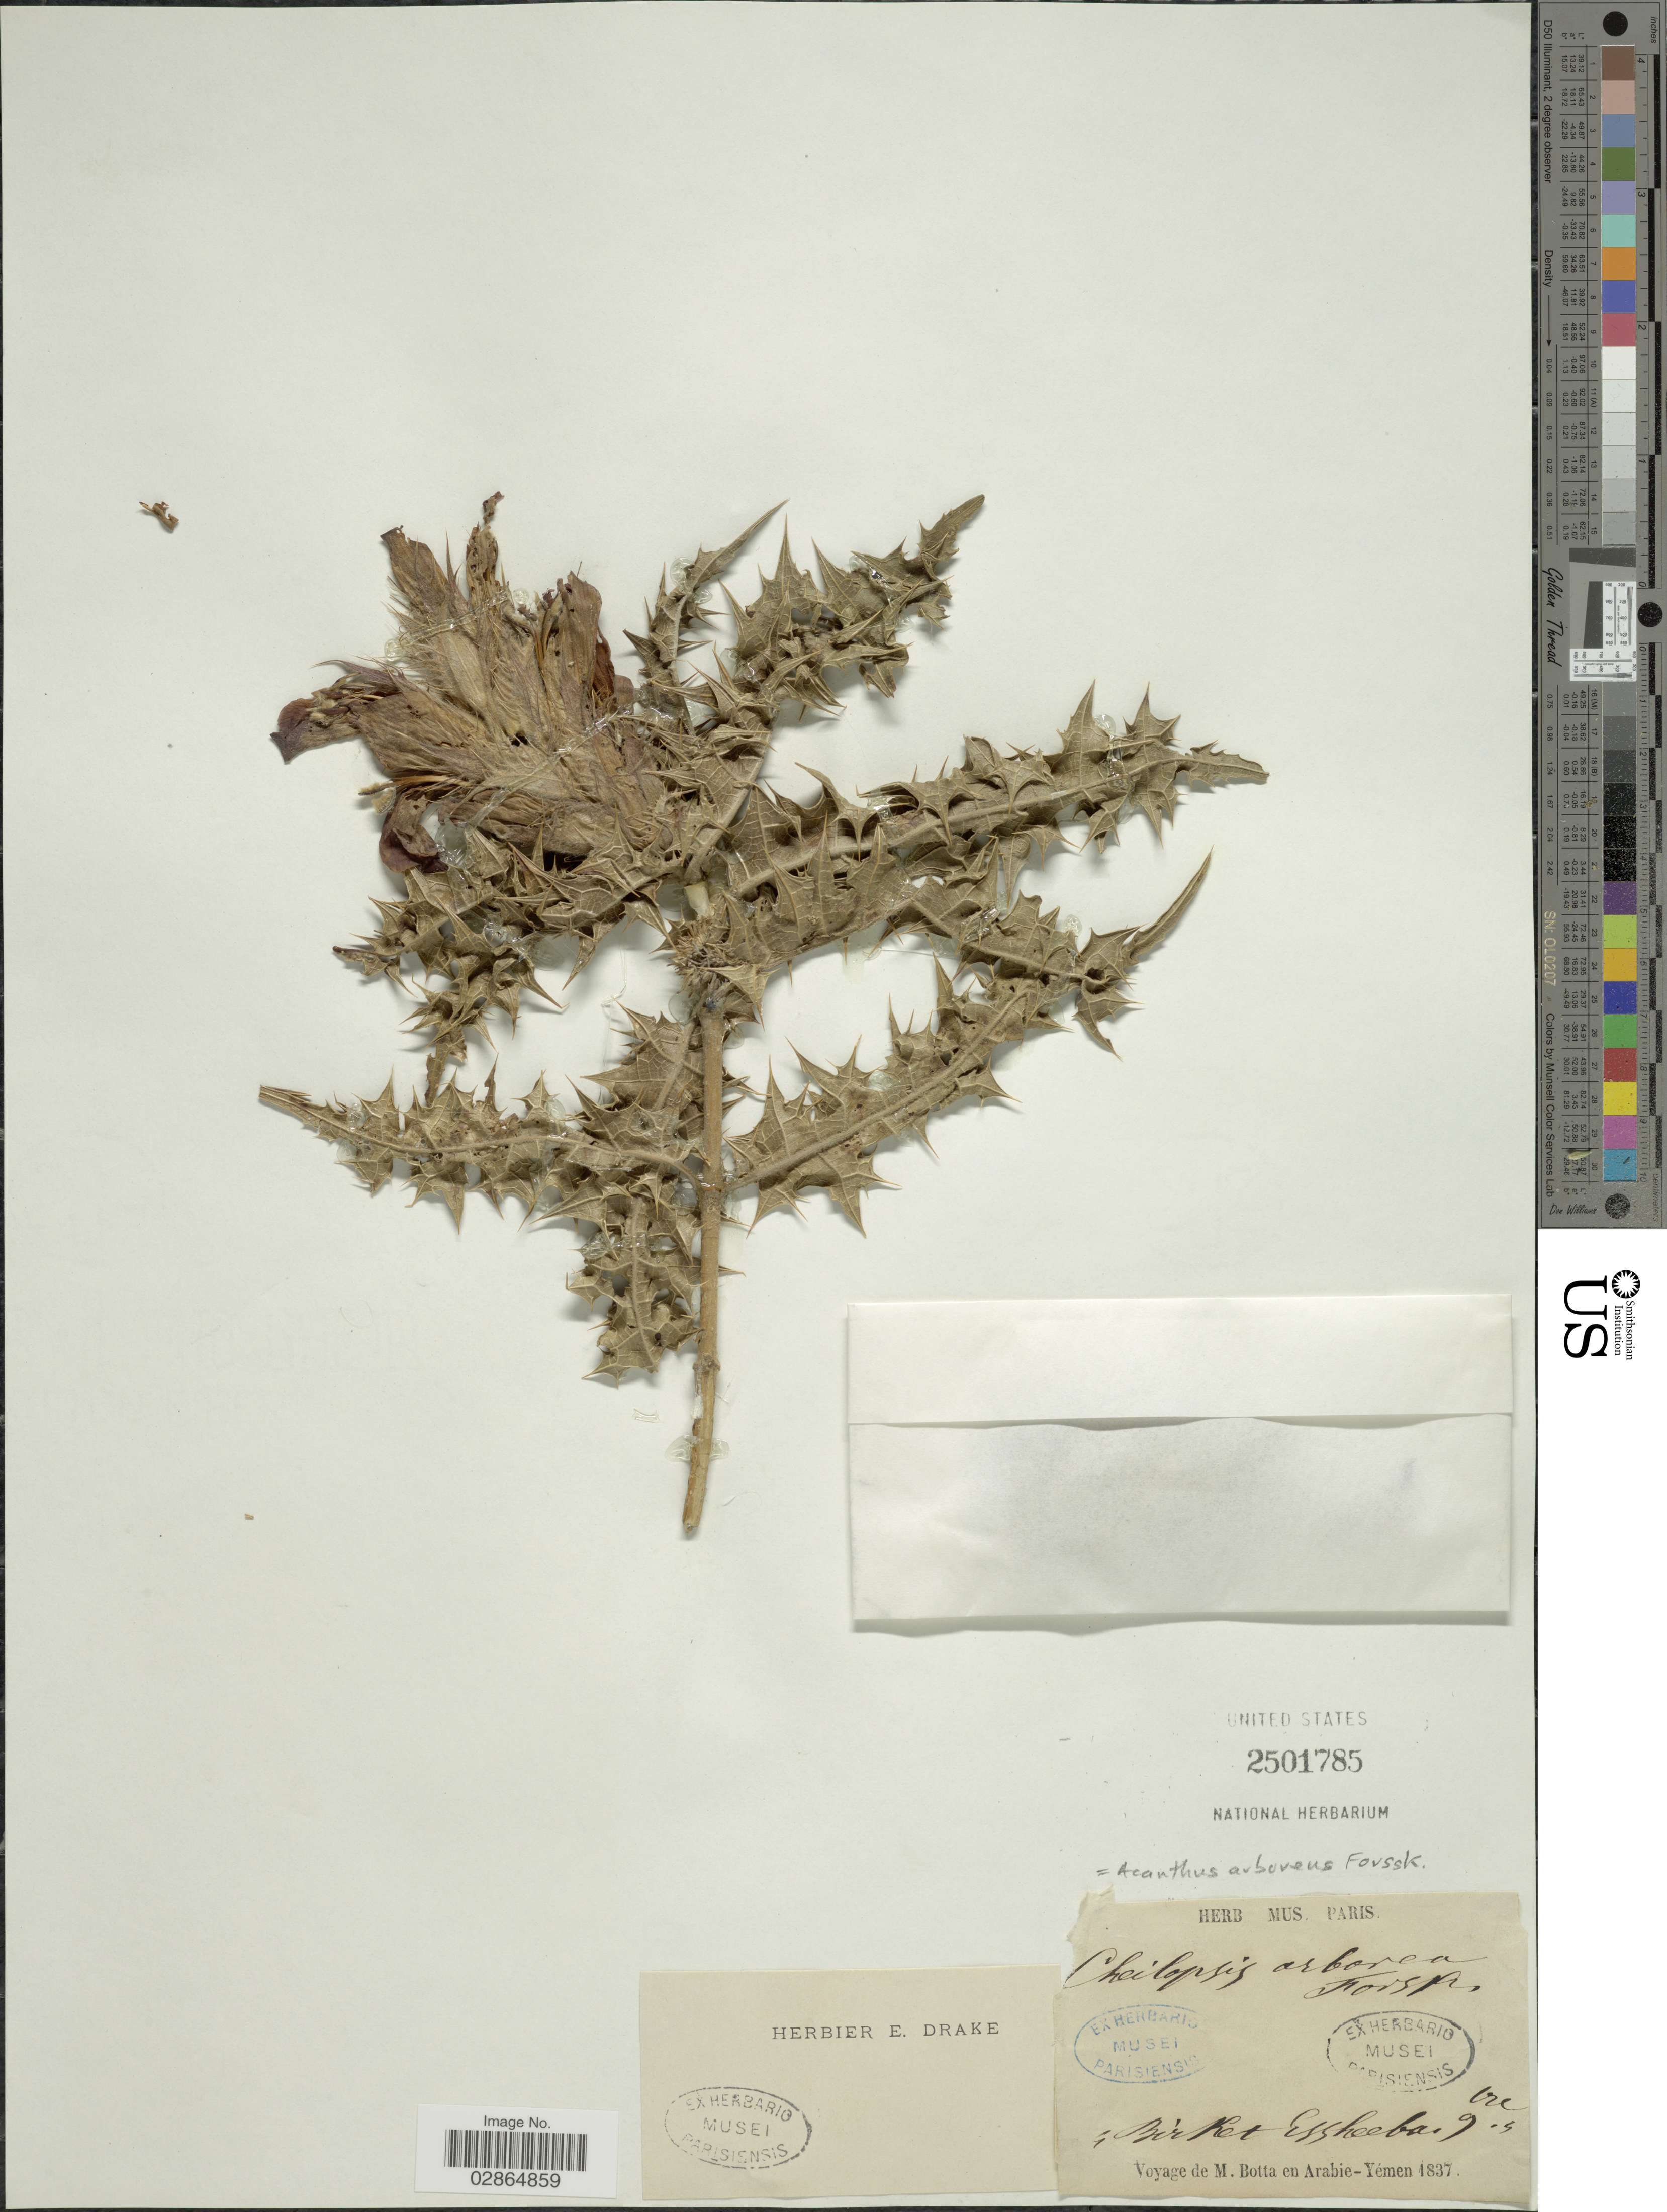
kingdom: Plantae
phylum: Tracheophyta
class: Magnoliopsida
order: Lamiales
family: Acanthaceae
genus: Acanthus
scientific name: Acanthus arborescens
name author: Panzer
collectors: M. Botta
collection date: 1837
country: Yemen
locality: Arabie, Yémen, Birket Essheeba.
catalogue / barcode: US 2501785